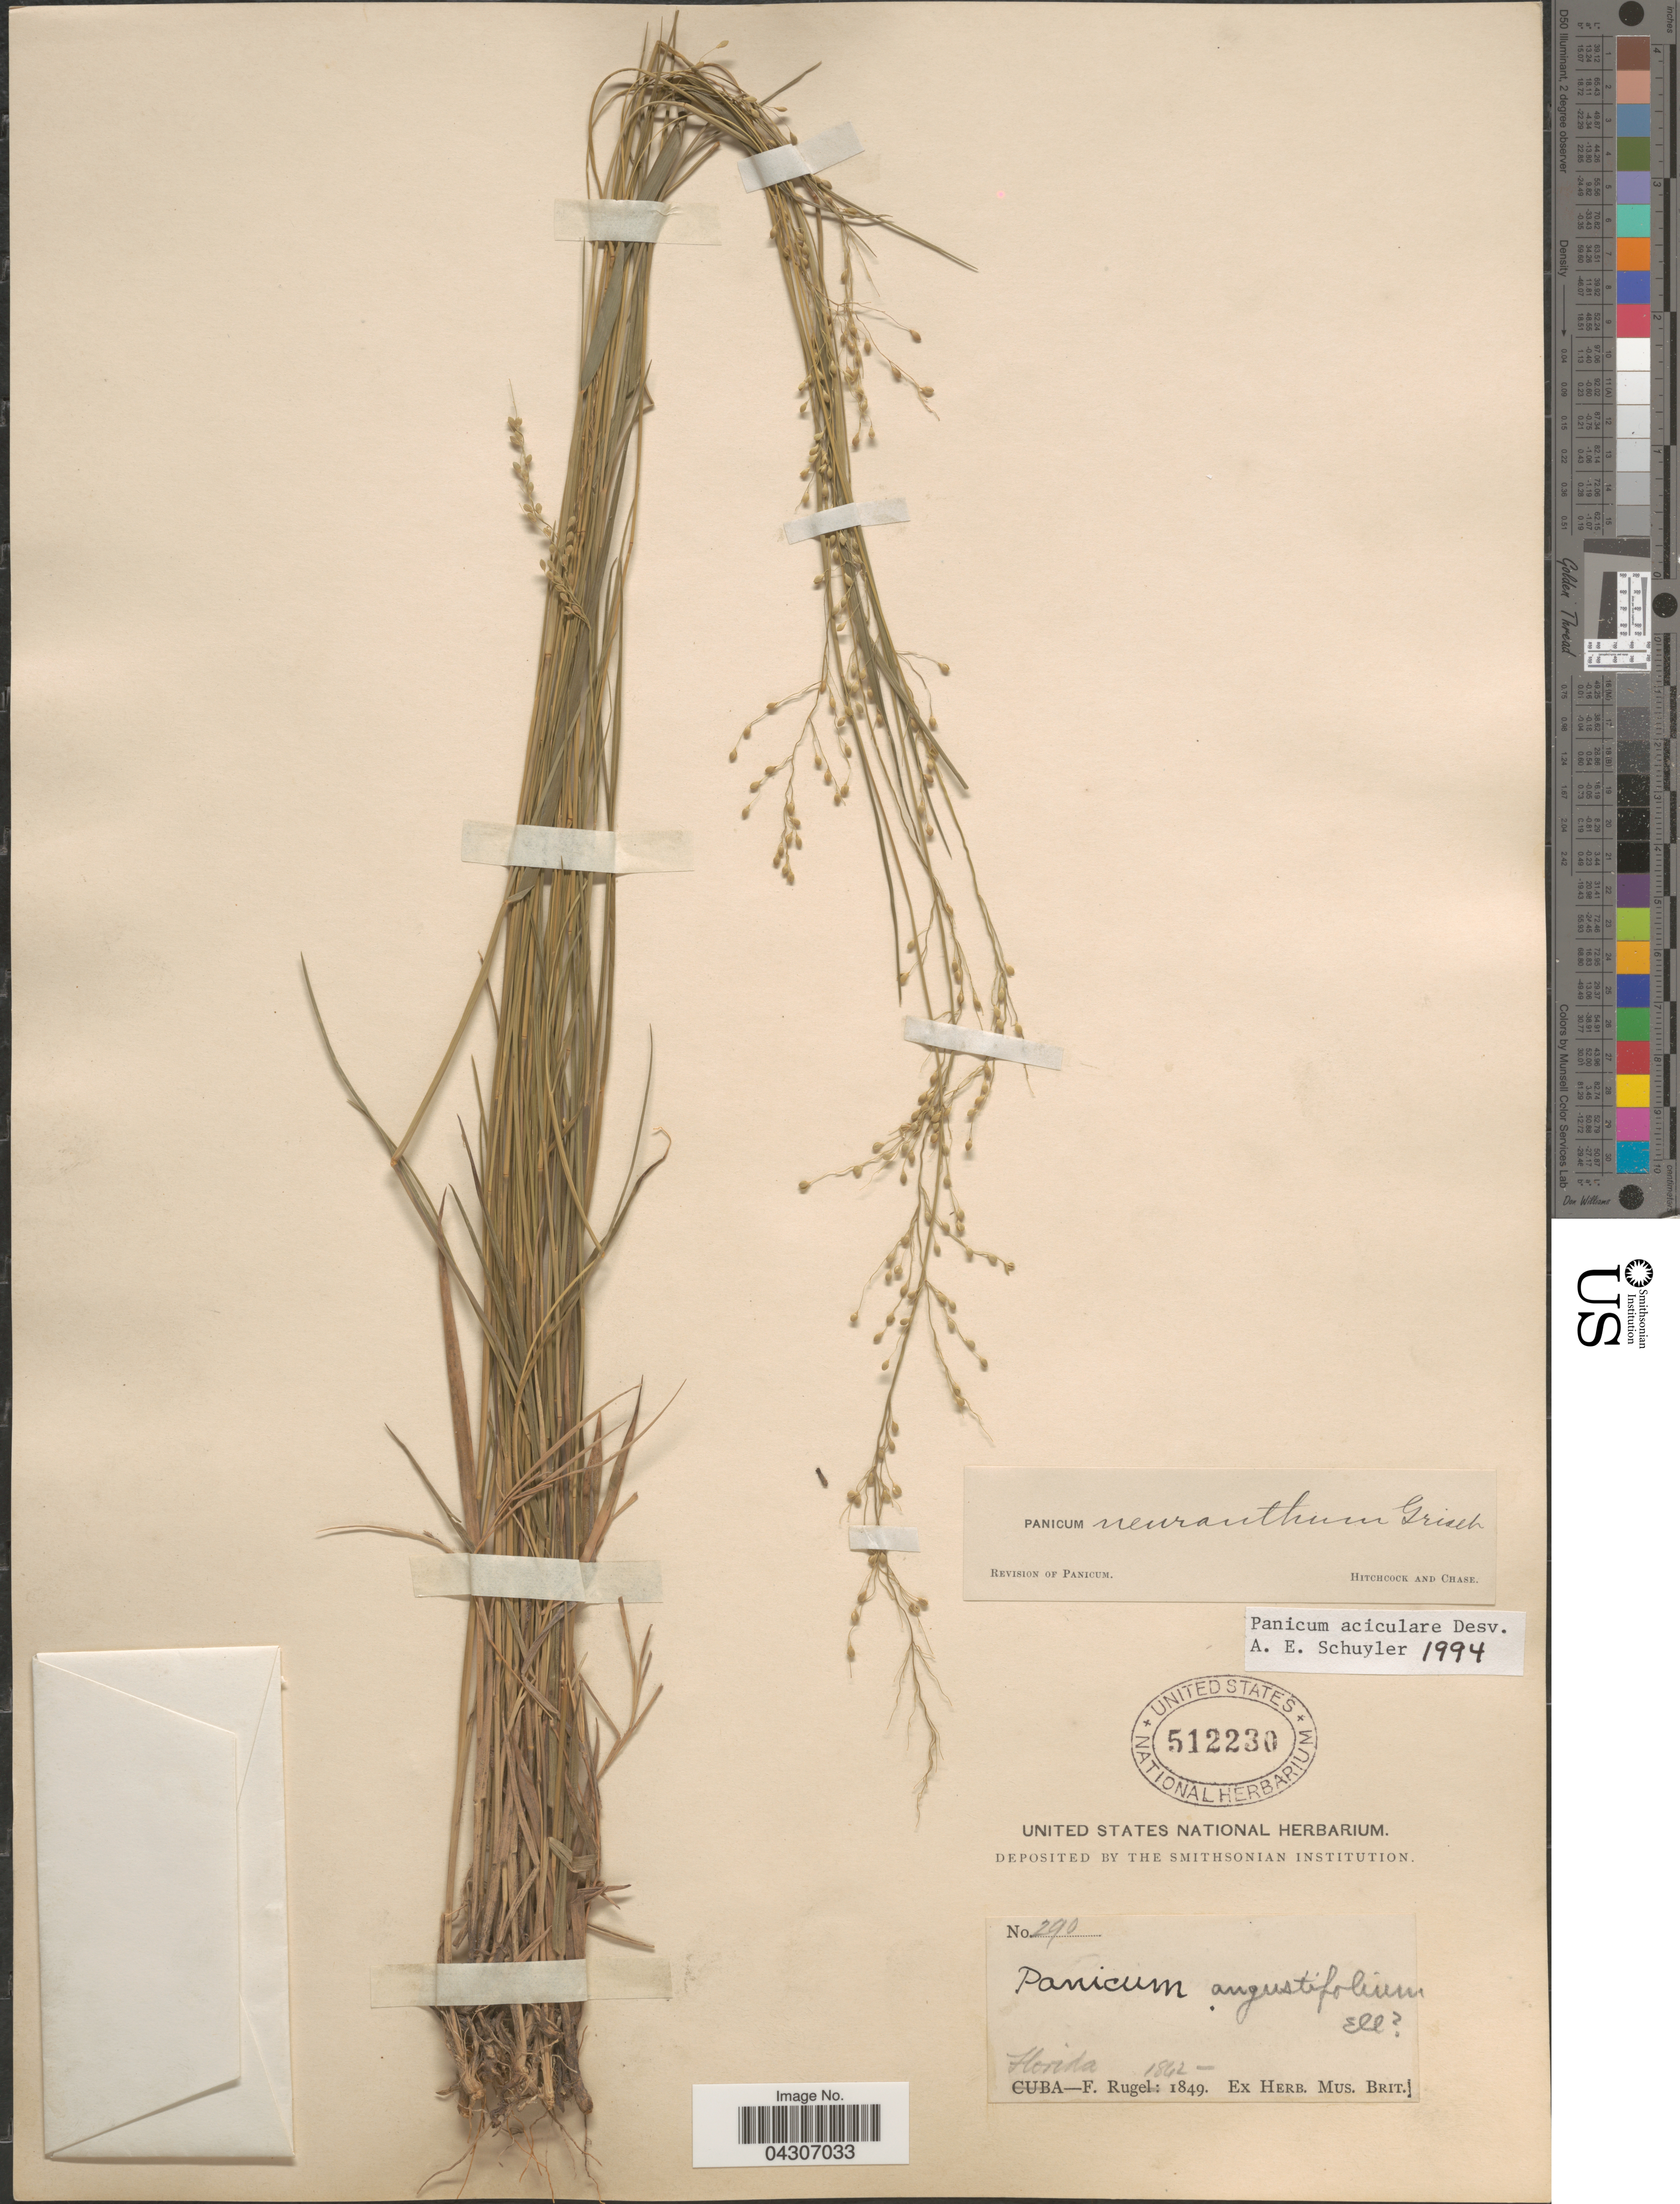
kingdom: Plantae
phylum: Tracheophyta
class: Liliopsida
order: Poales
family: Poaceae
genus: Dichanthelium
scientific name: Dichanthelium aciculare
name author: (Desv. ex Poir.) Gould & C.A. Clark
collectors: F. Rugel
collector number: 290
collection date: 1842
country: United States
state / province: Florida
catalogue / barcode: US 512230